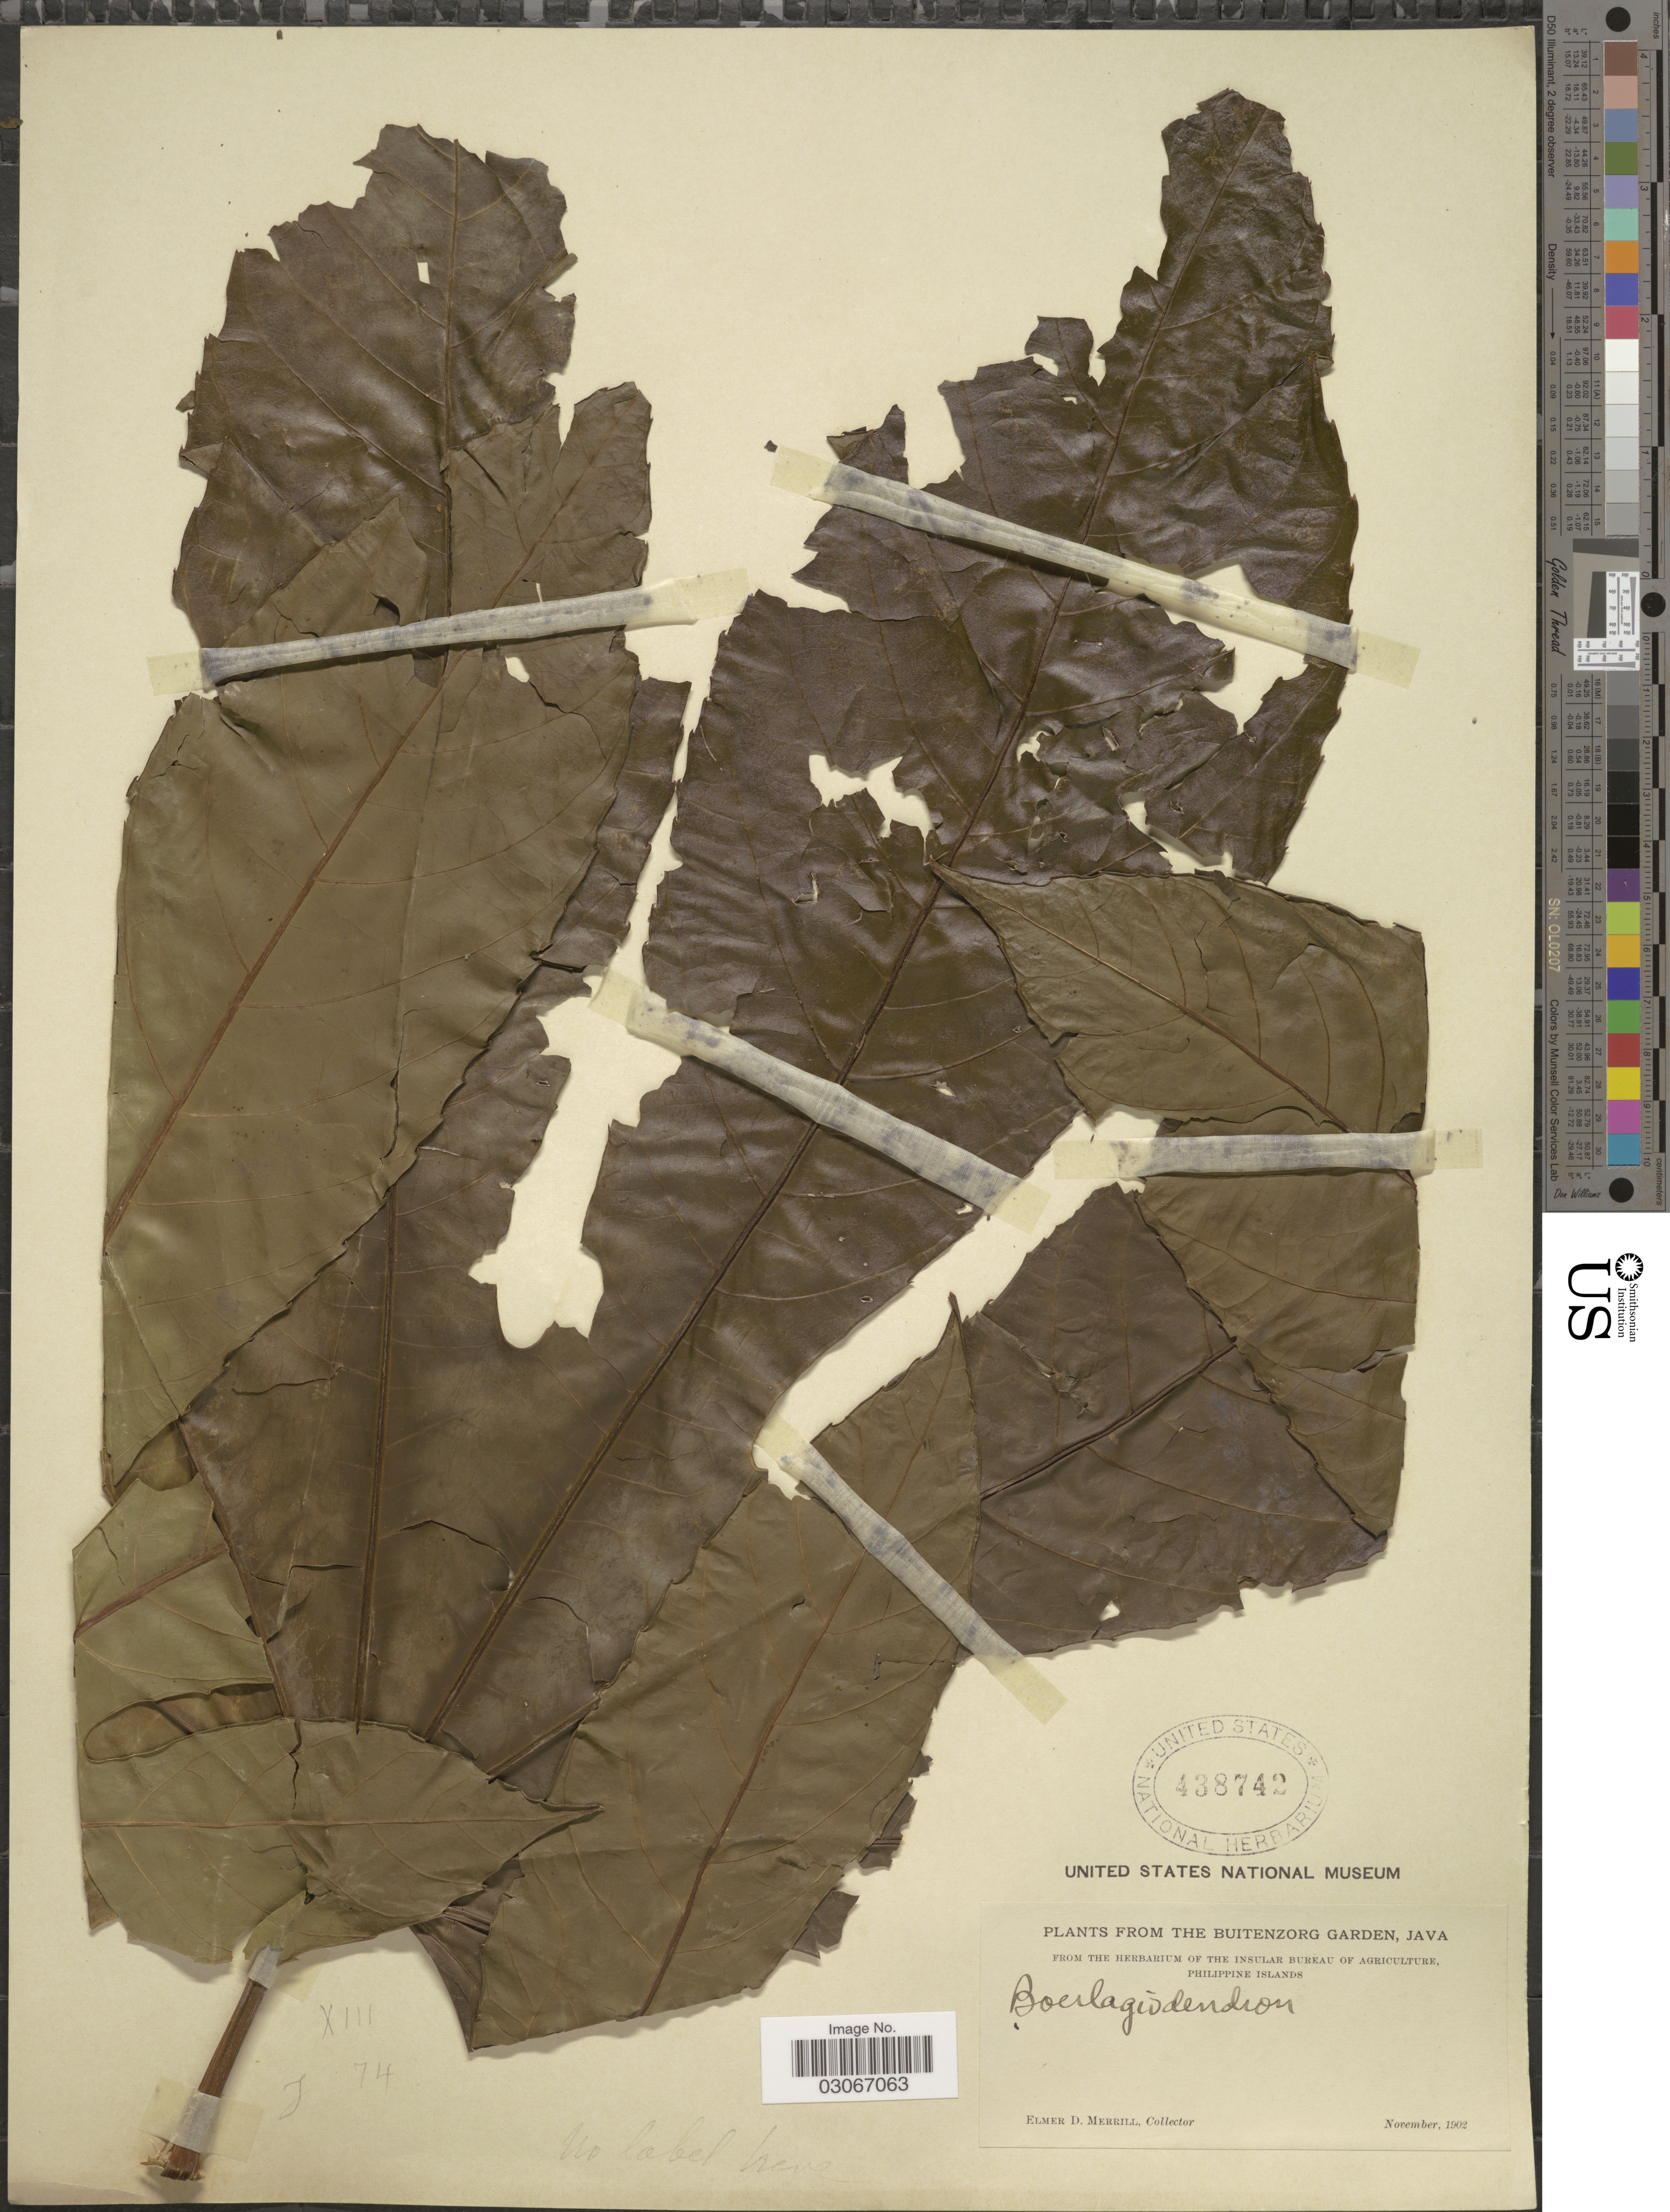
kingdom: Plantae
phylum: Tracheophyta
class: Magnoliopsida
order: Apiales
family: Araliaceae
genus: Osmoxylon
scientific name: Osmoxylon sp.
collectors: E. D. Merrill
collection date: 1902-11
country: Indonesia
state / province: Java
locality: Buitenzorg Garden.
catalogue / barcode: US 438742